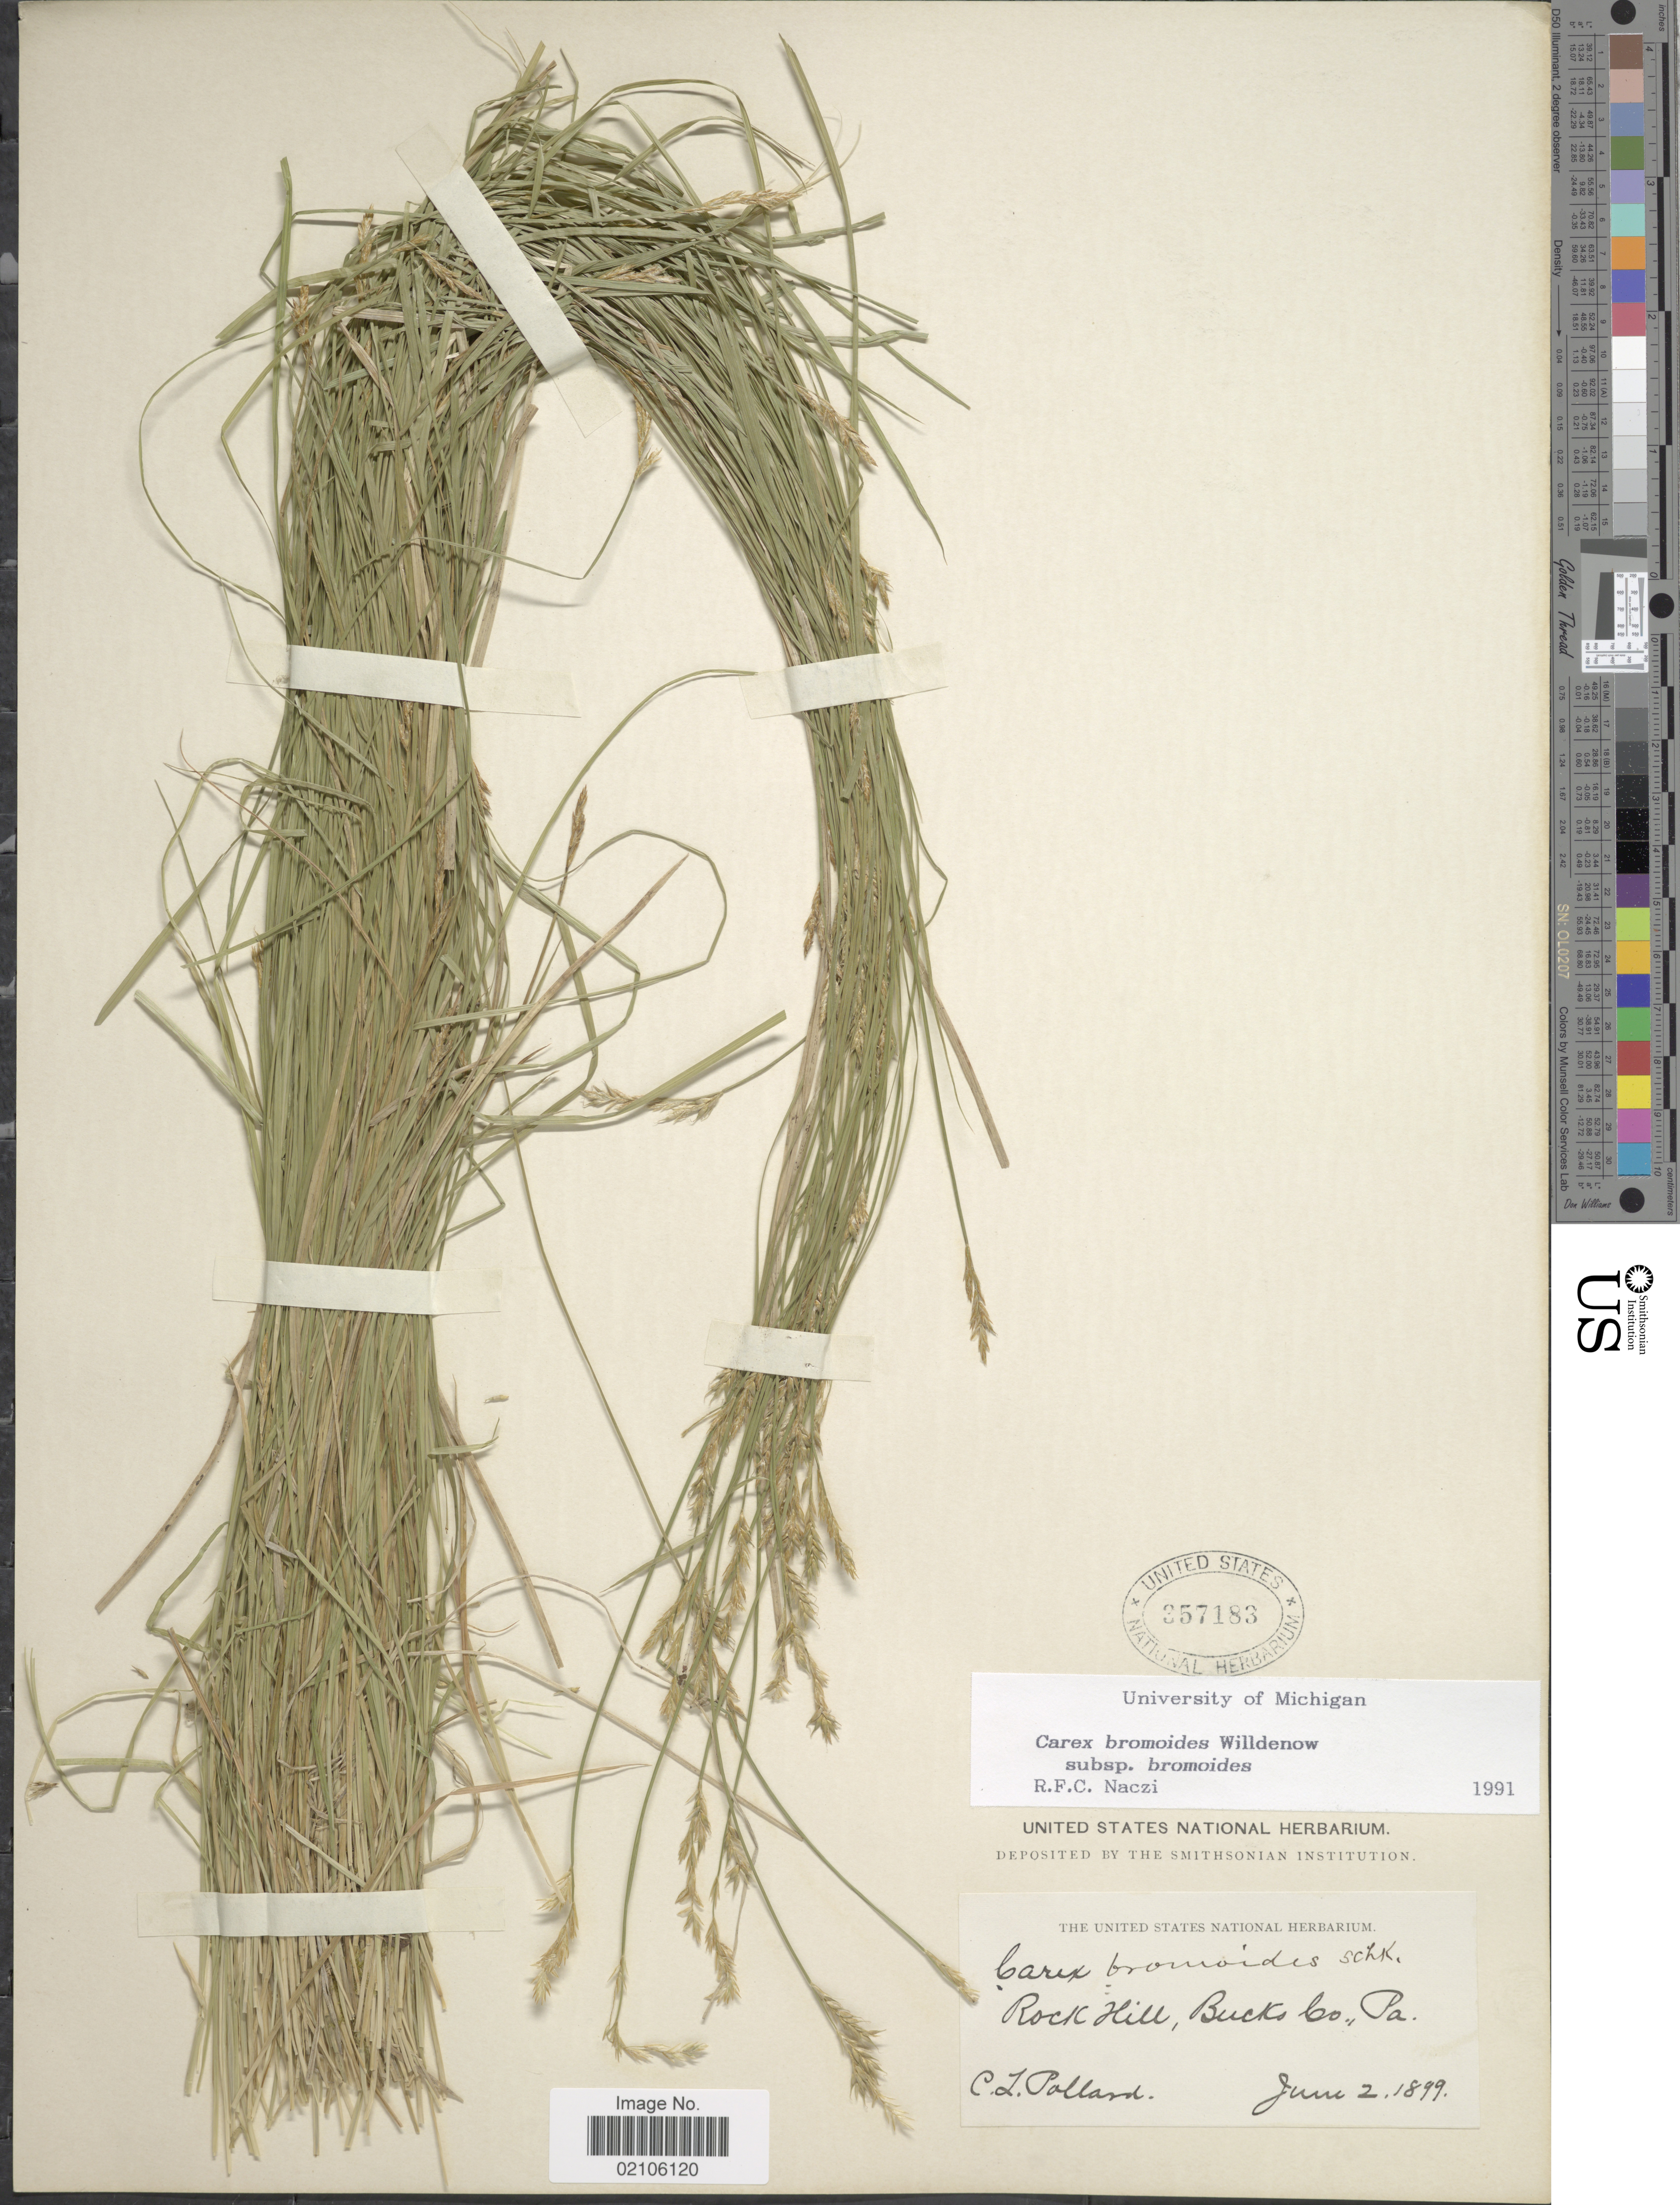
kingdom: Plantae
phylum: Tracheophyta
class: Liliopsida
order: Poales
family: Cyperaceae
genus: Carex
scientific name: Carex bromoides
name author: Willd.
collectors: C. L. Pollard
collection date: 1899-06-02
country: United States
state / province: Pennsylvania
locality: Rocky Hill, Bucks Co.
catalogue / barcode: US 357183